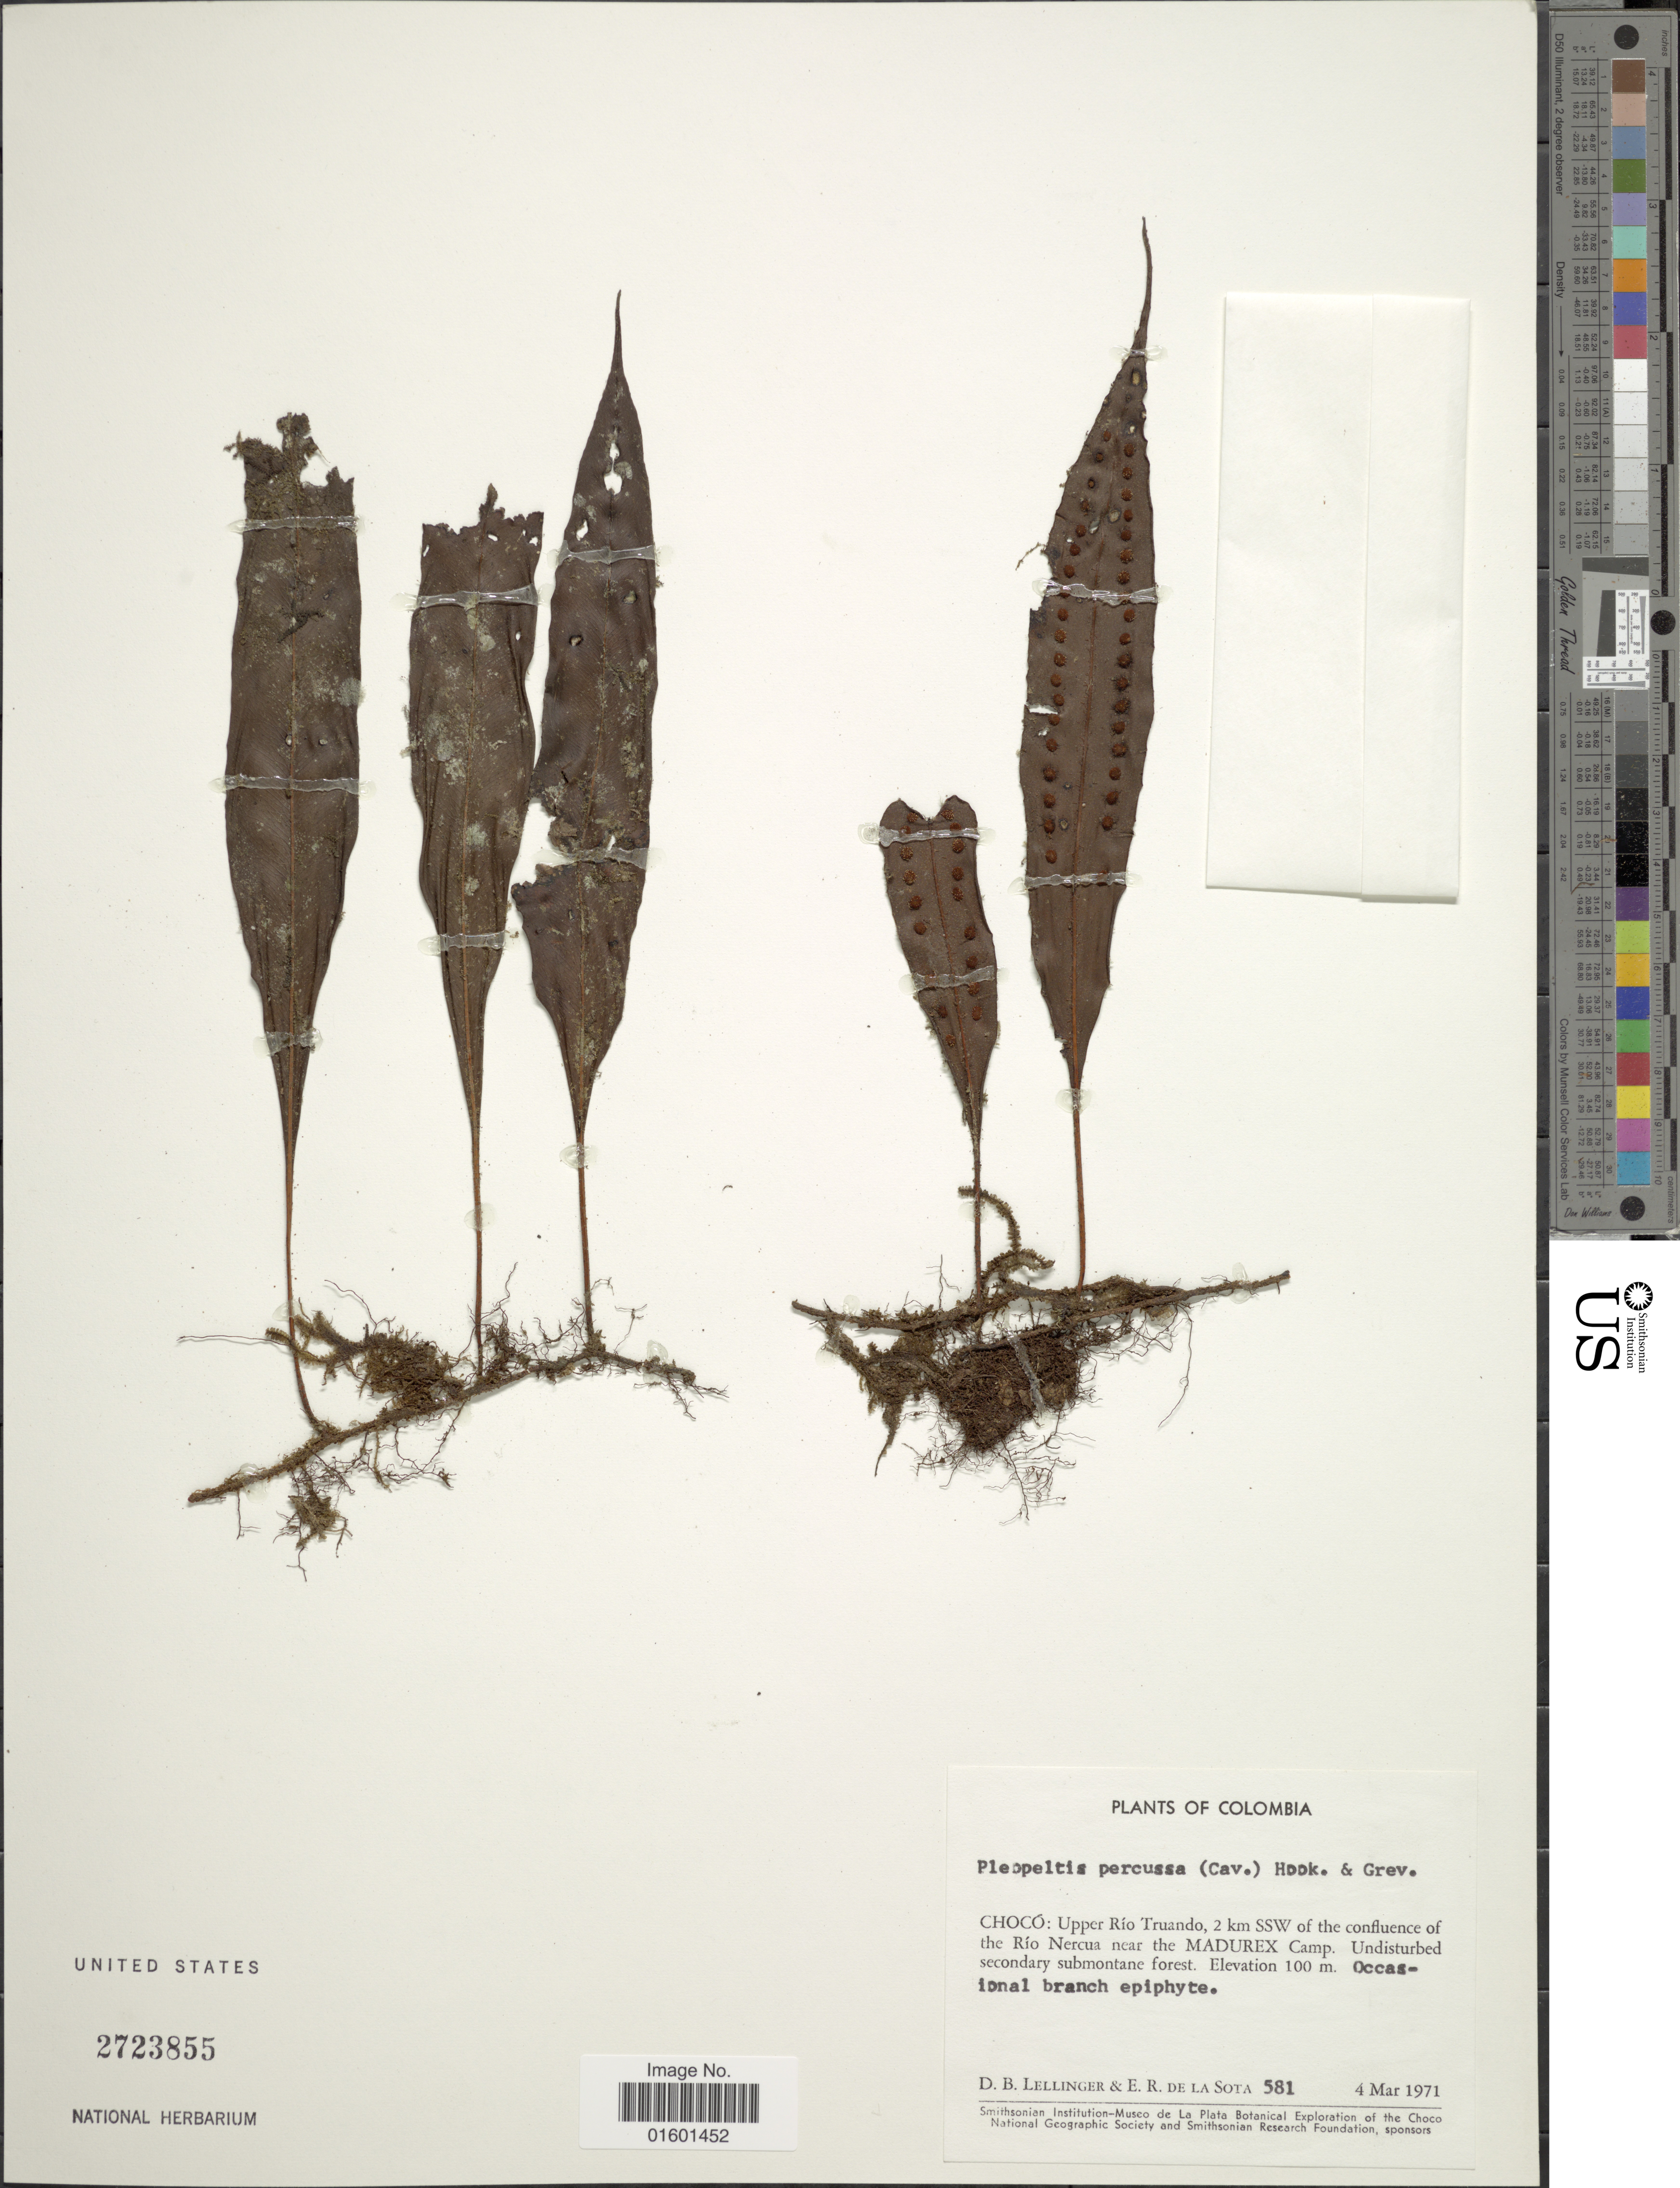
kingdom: Plantae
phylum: Tracheophyta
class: Polypodiopsida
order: Polypodiales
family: Polypodiaceae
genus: Microgramma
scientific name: Microgramma percussa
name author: (Cav.) de la Sota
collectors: D. B. Lellinger & E. R. de la Sota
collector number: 581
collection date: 1971-03-04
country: Colombia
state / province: Chocó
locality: Upper Rio Truando, 2 km SSW of the confluence of the Rio Nercua near the Madurex Camp. Undisturbed secondary submontane forest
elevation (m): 100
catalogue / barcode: US 2723855